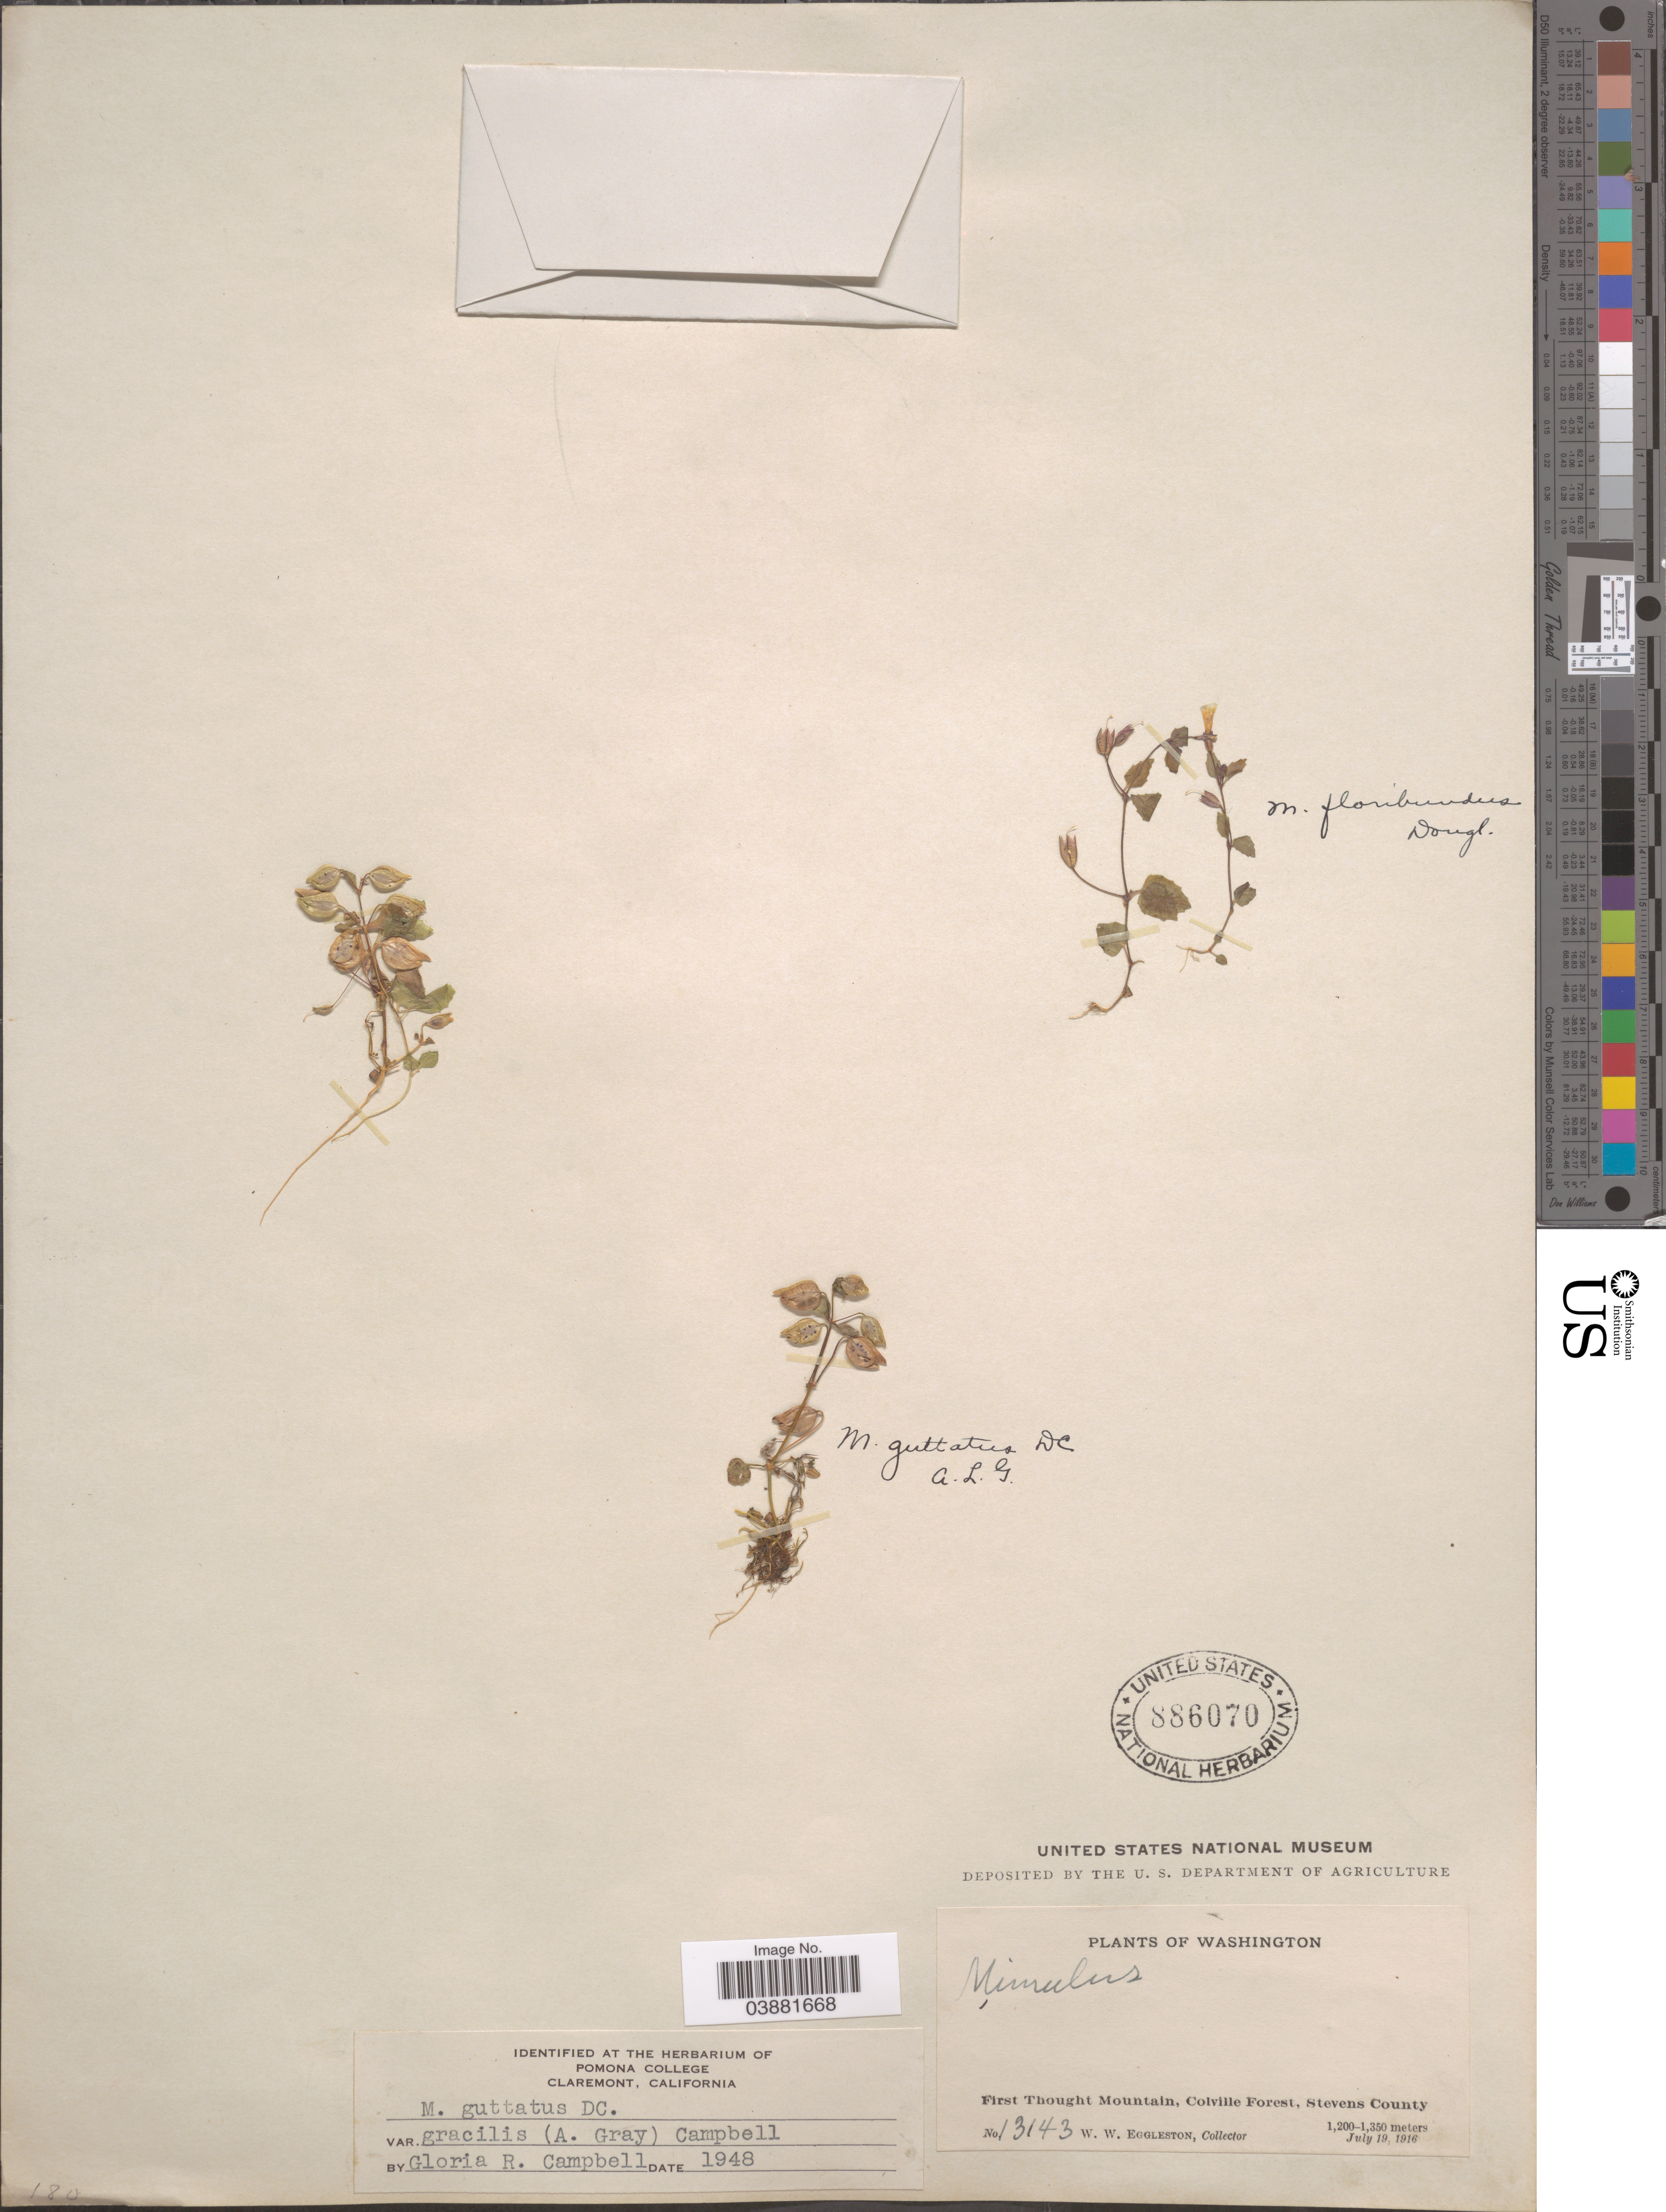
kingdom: Plantae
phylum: Tracheophyta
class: Magnoliopsida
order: Lamiales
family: Phrymaceae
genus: Mimulus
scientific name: Mimulus guttatus var. gracilis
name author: (A. Gray) G.R. Campb.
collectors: W. W. Eggleston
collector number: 13143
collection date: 1916-07-19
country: United States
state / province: Washington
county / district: Stevens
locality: First Thought Mountain, Colville Forest, Stevens County.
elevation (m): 1200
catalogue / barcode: US 886070